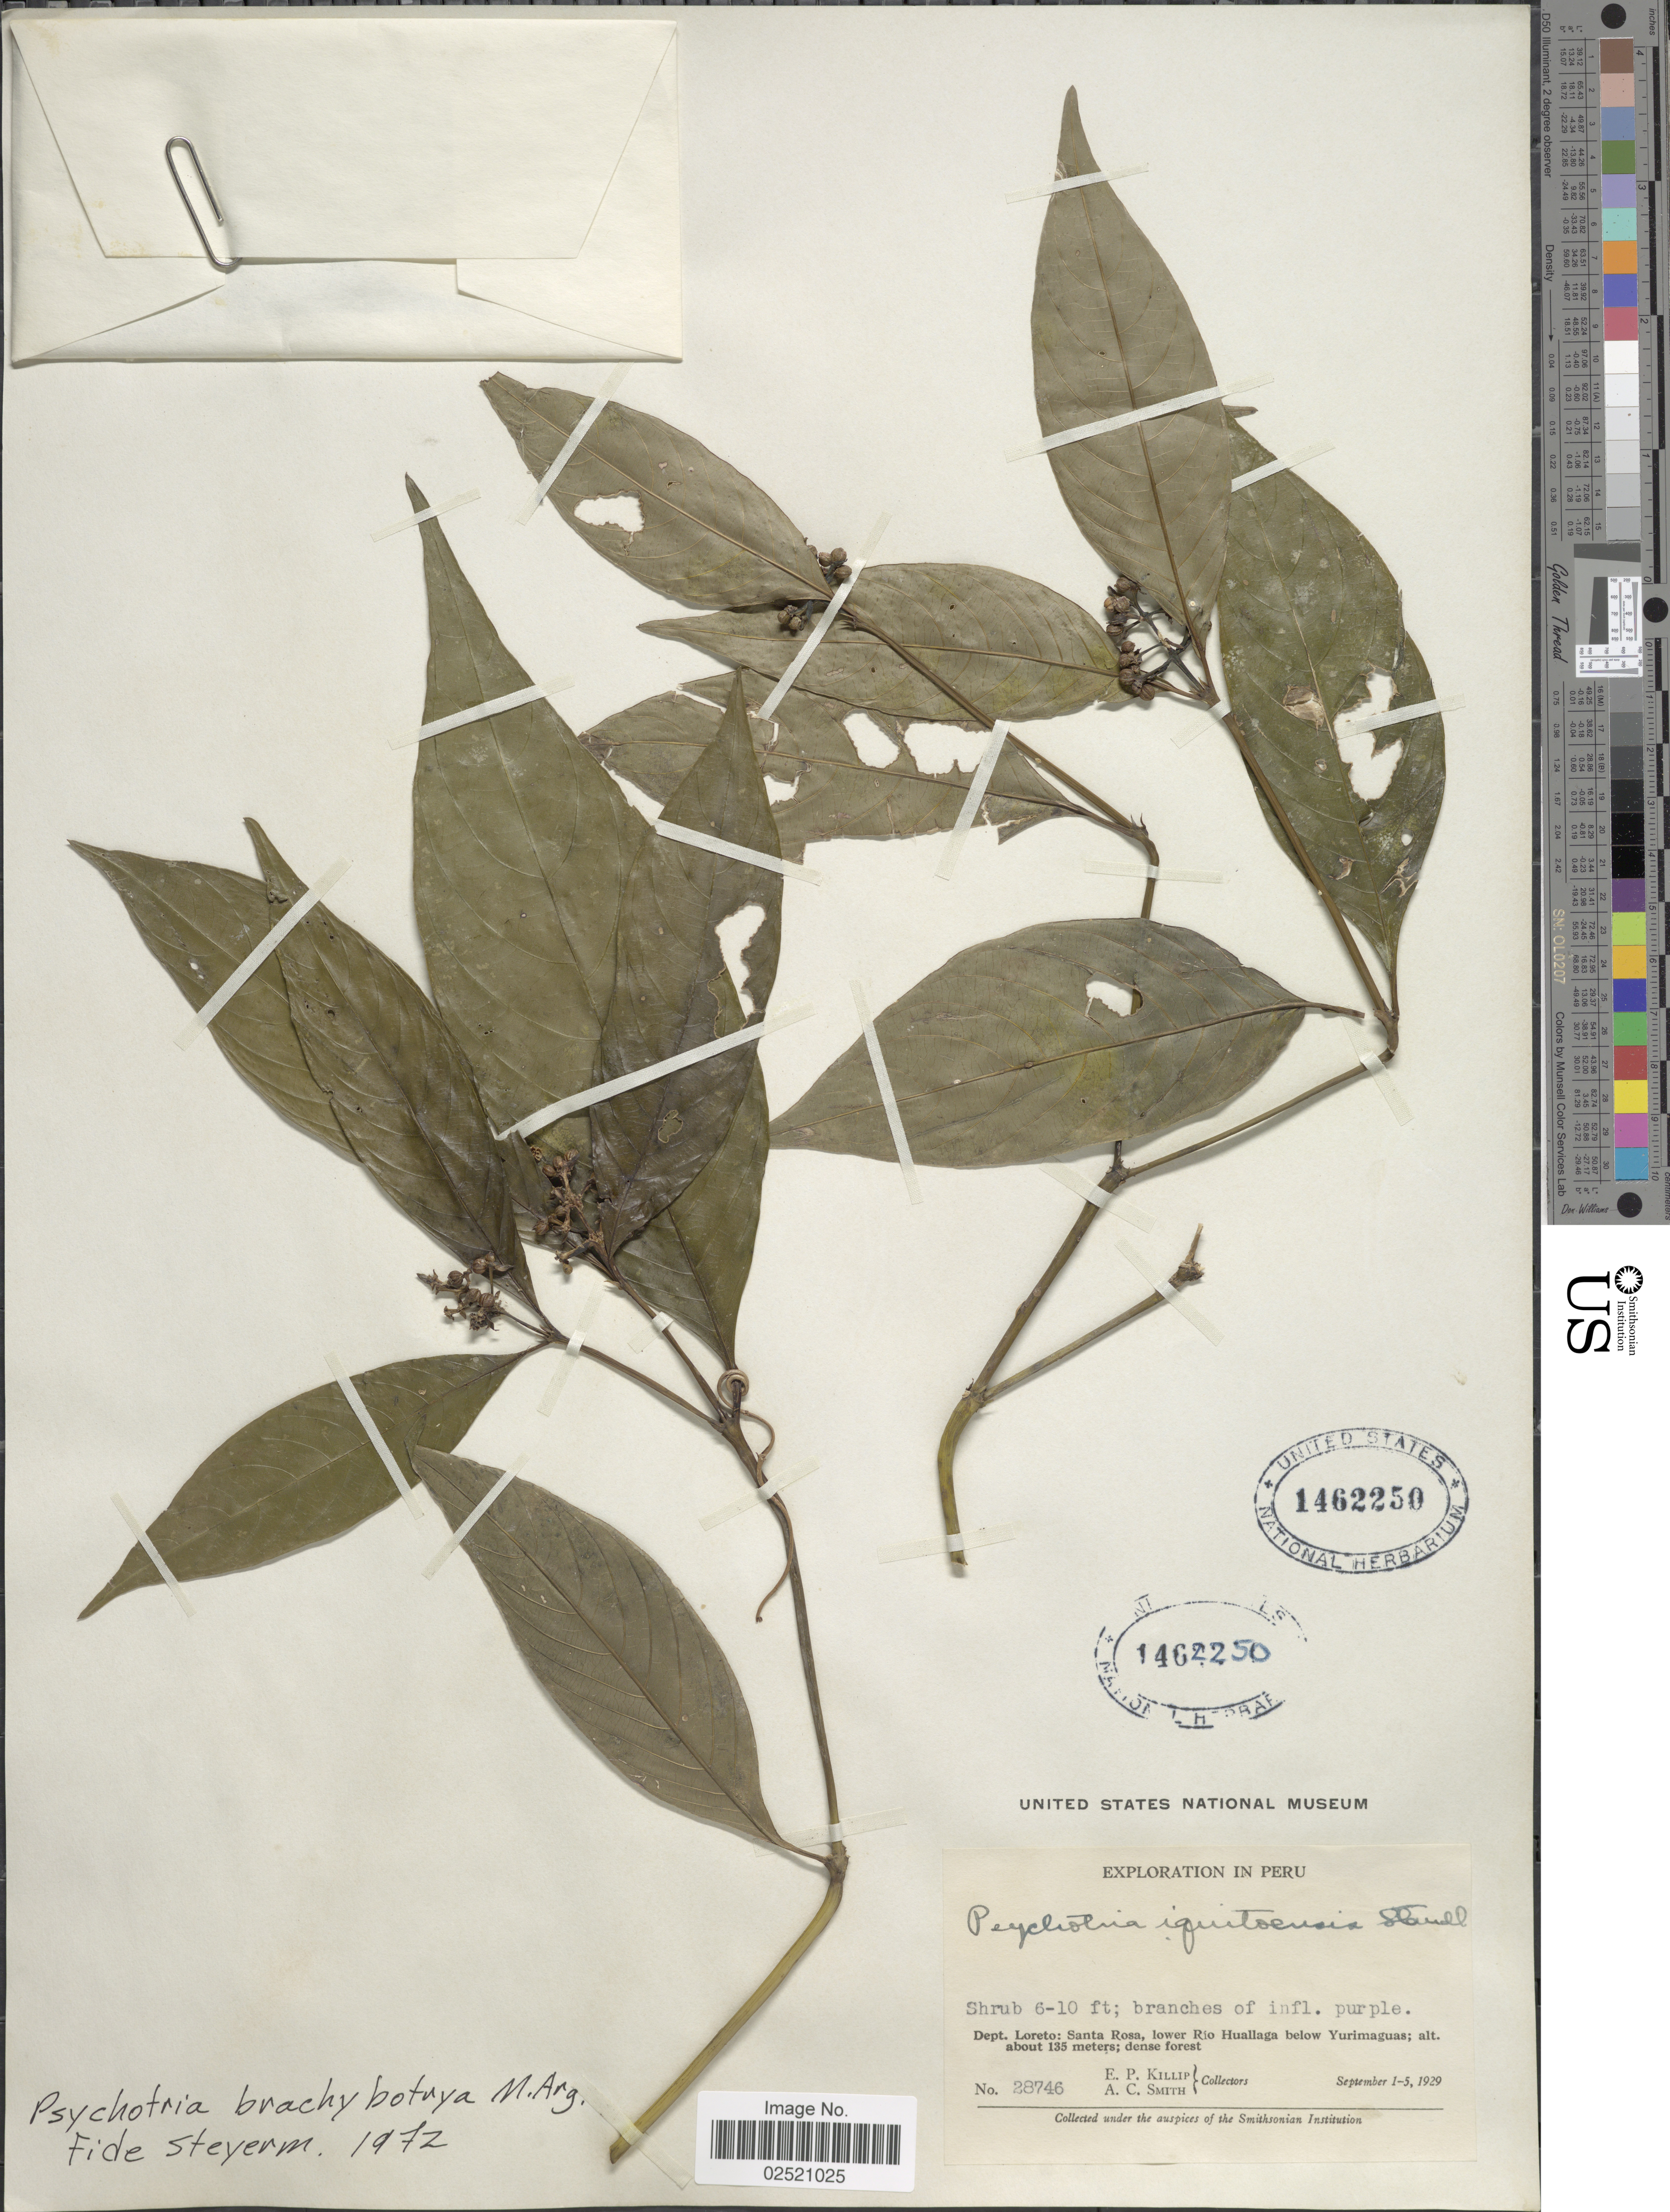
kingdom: Plantae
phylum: Tracheophyta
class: Magnoliopsida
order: Gentianales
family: Rubiaceae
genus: Psychotria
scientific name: Psychotria brachybotrya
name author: Müll. Arg.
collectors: E. P. Killip & A. C. Smith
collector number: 28746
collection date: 1929-09-01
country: Peru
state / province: Loreto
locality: Santa Rosa, lower Rio Huallaga below Yurimaguas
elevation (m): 135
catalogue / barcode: US 1462250